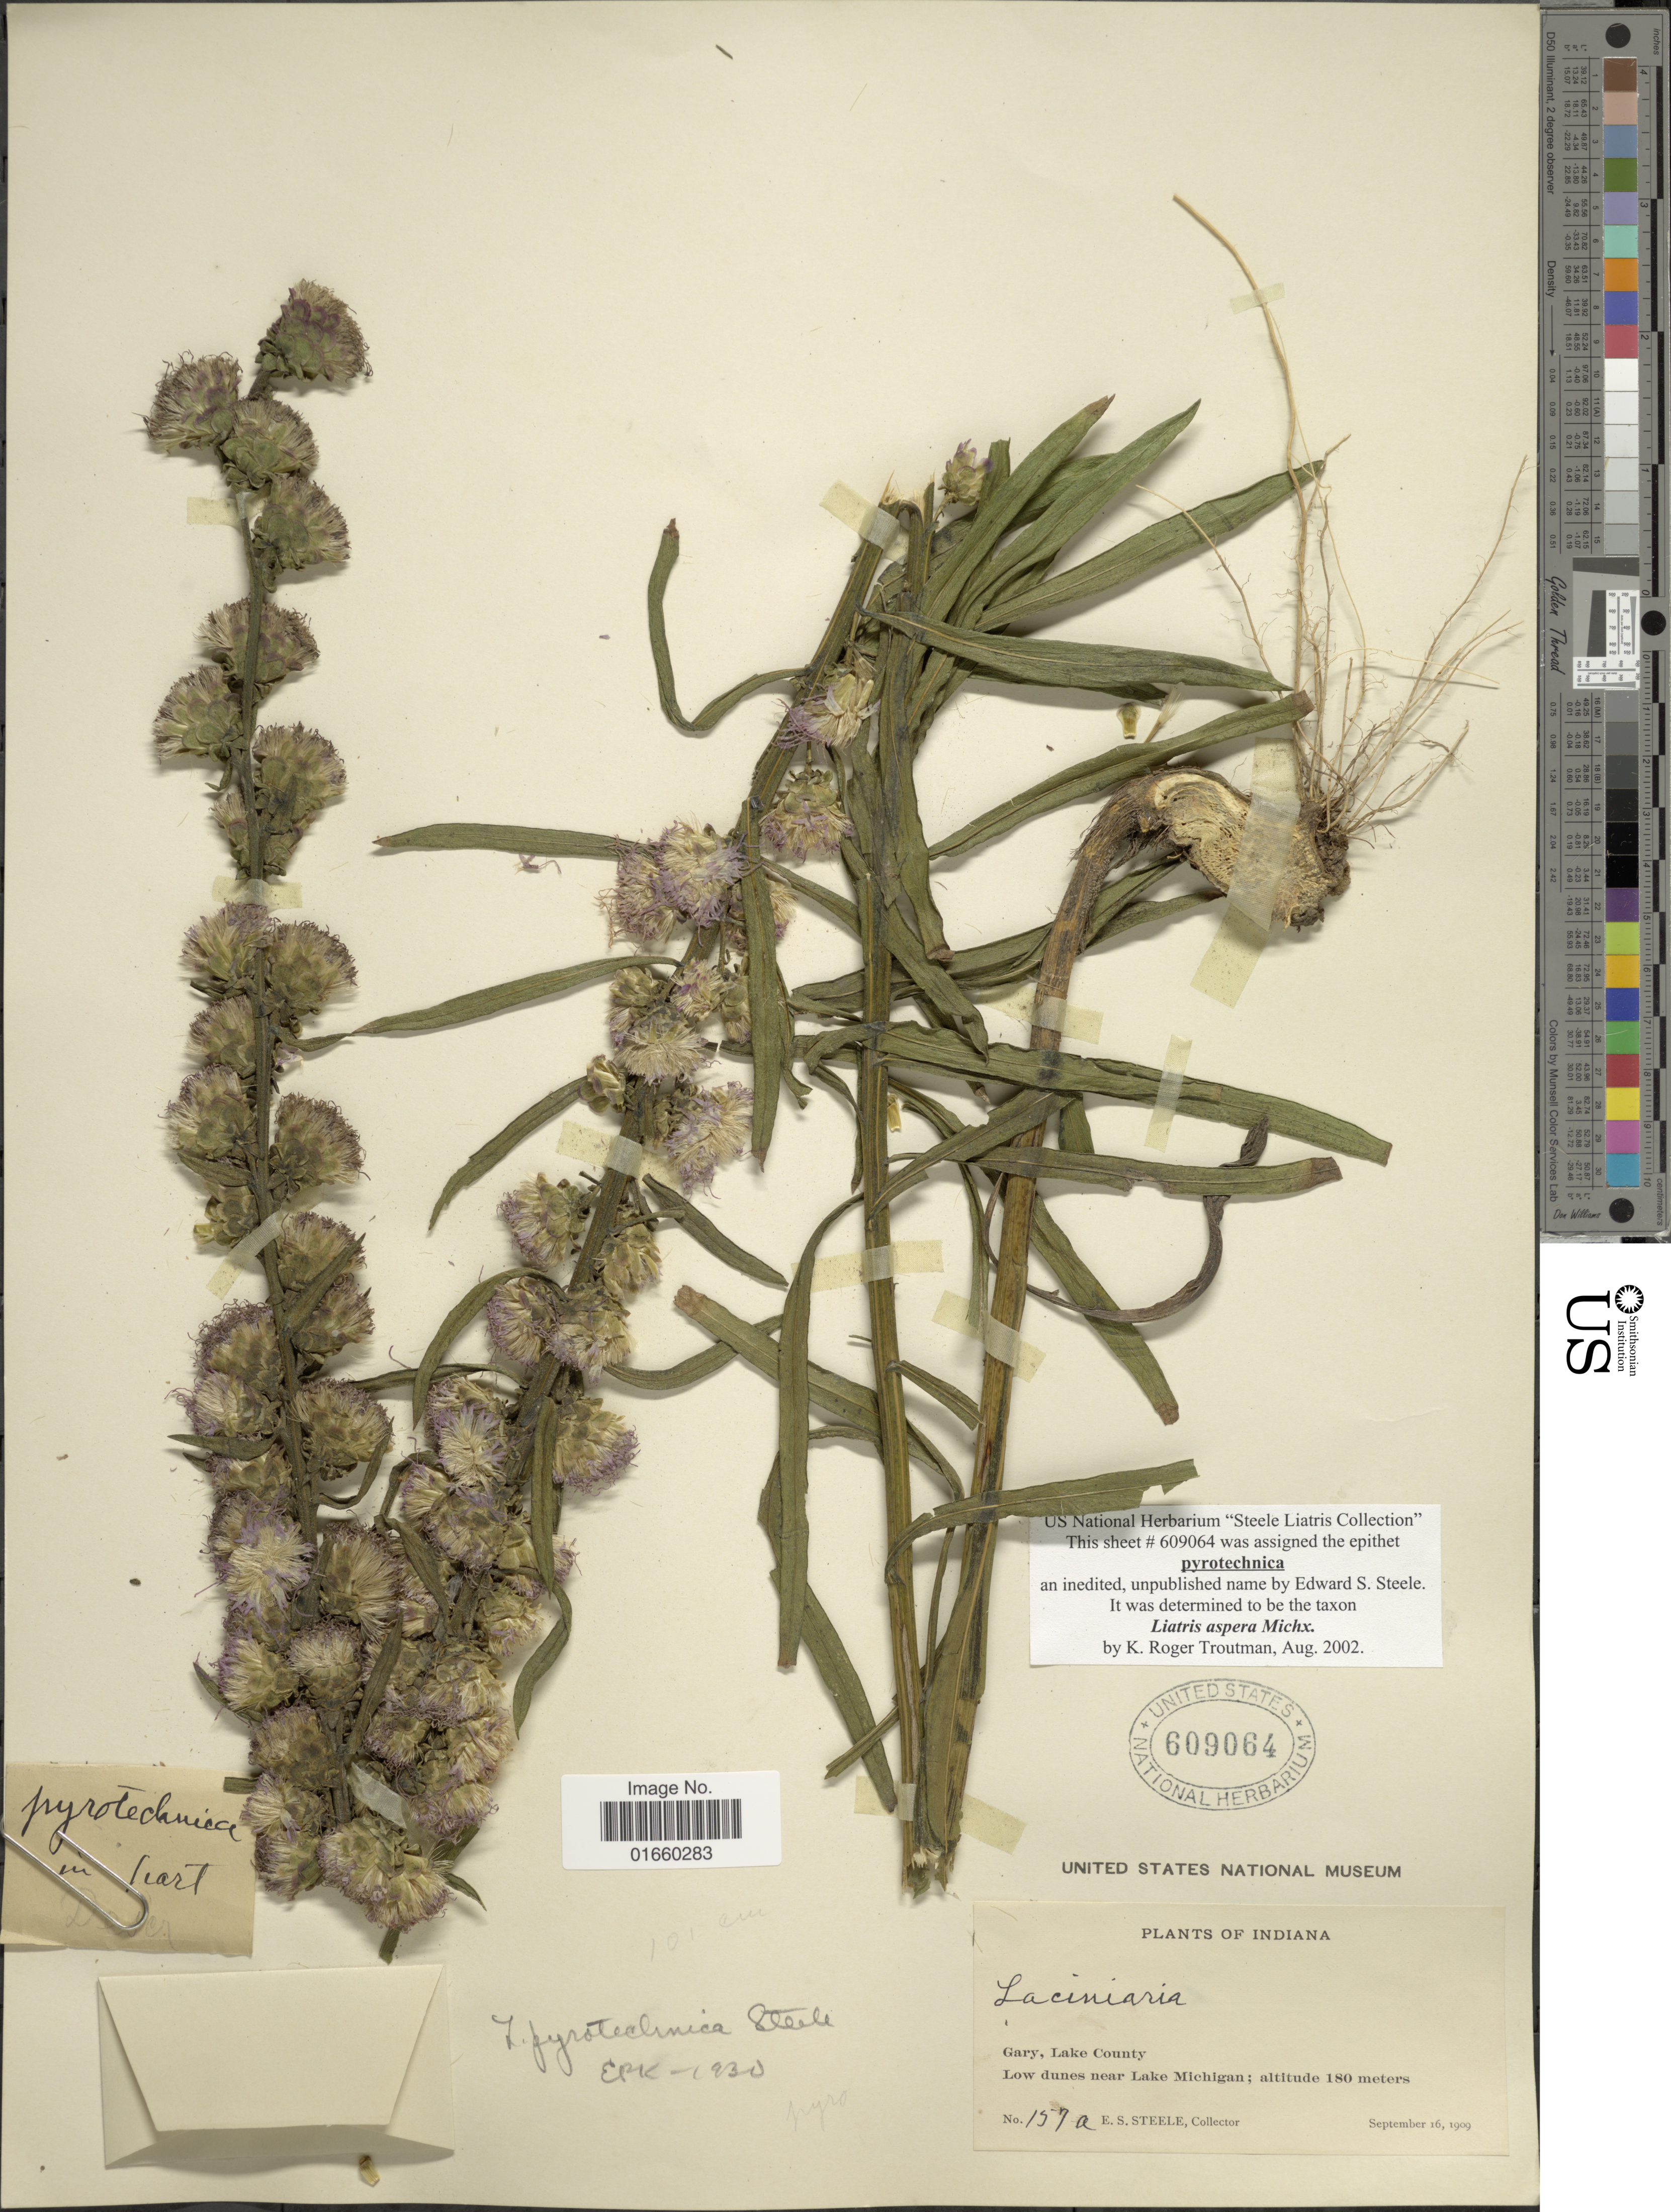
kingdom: Plantae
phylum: Tracheophyta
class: Magnoliopsida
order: Asterales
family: Asteraceae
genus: Liatris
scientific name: Liatris aspera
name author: Michx.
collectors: E. Steele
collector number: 157a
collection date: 1909-09-16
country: United States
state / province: Indiana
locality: Gary, Lake County, Low dunes near Lake Michigan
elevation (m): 180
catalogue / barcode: US 609064